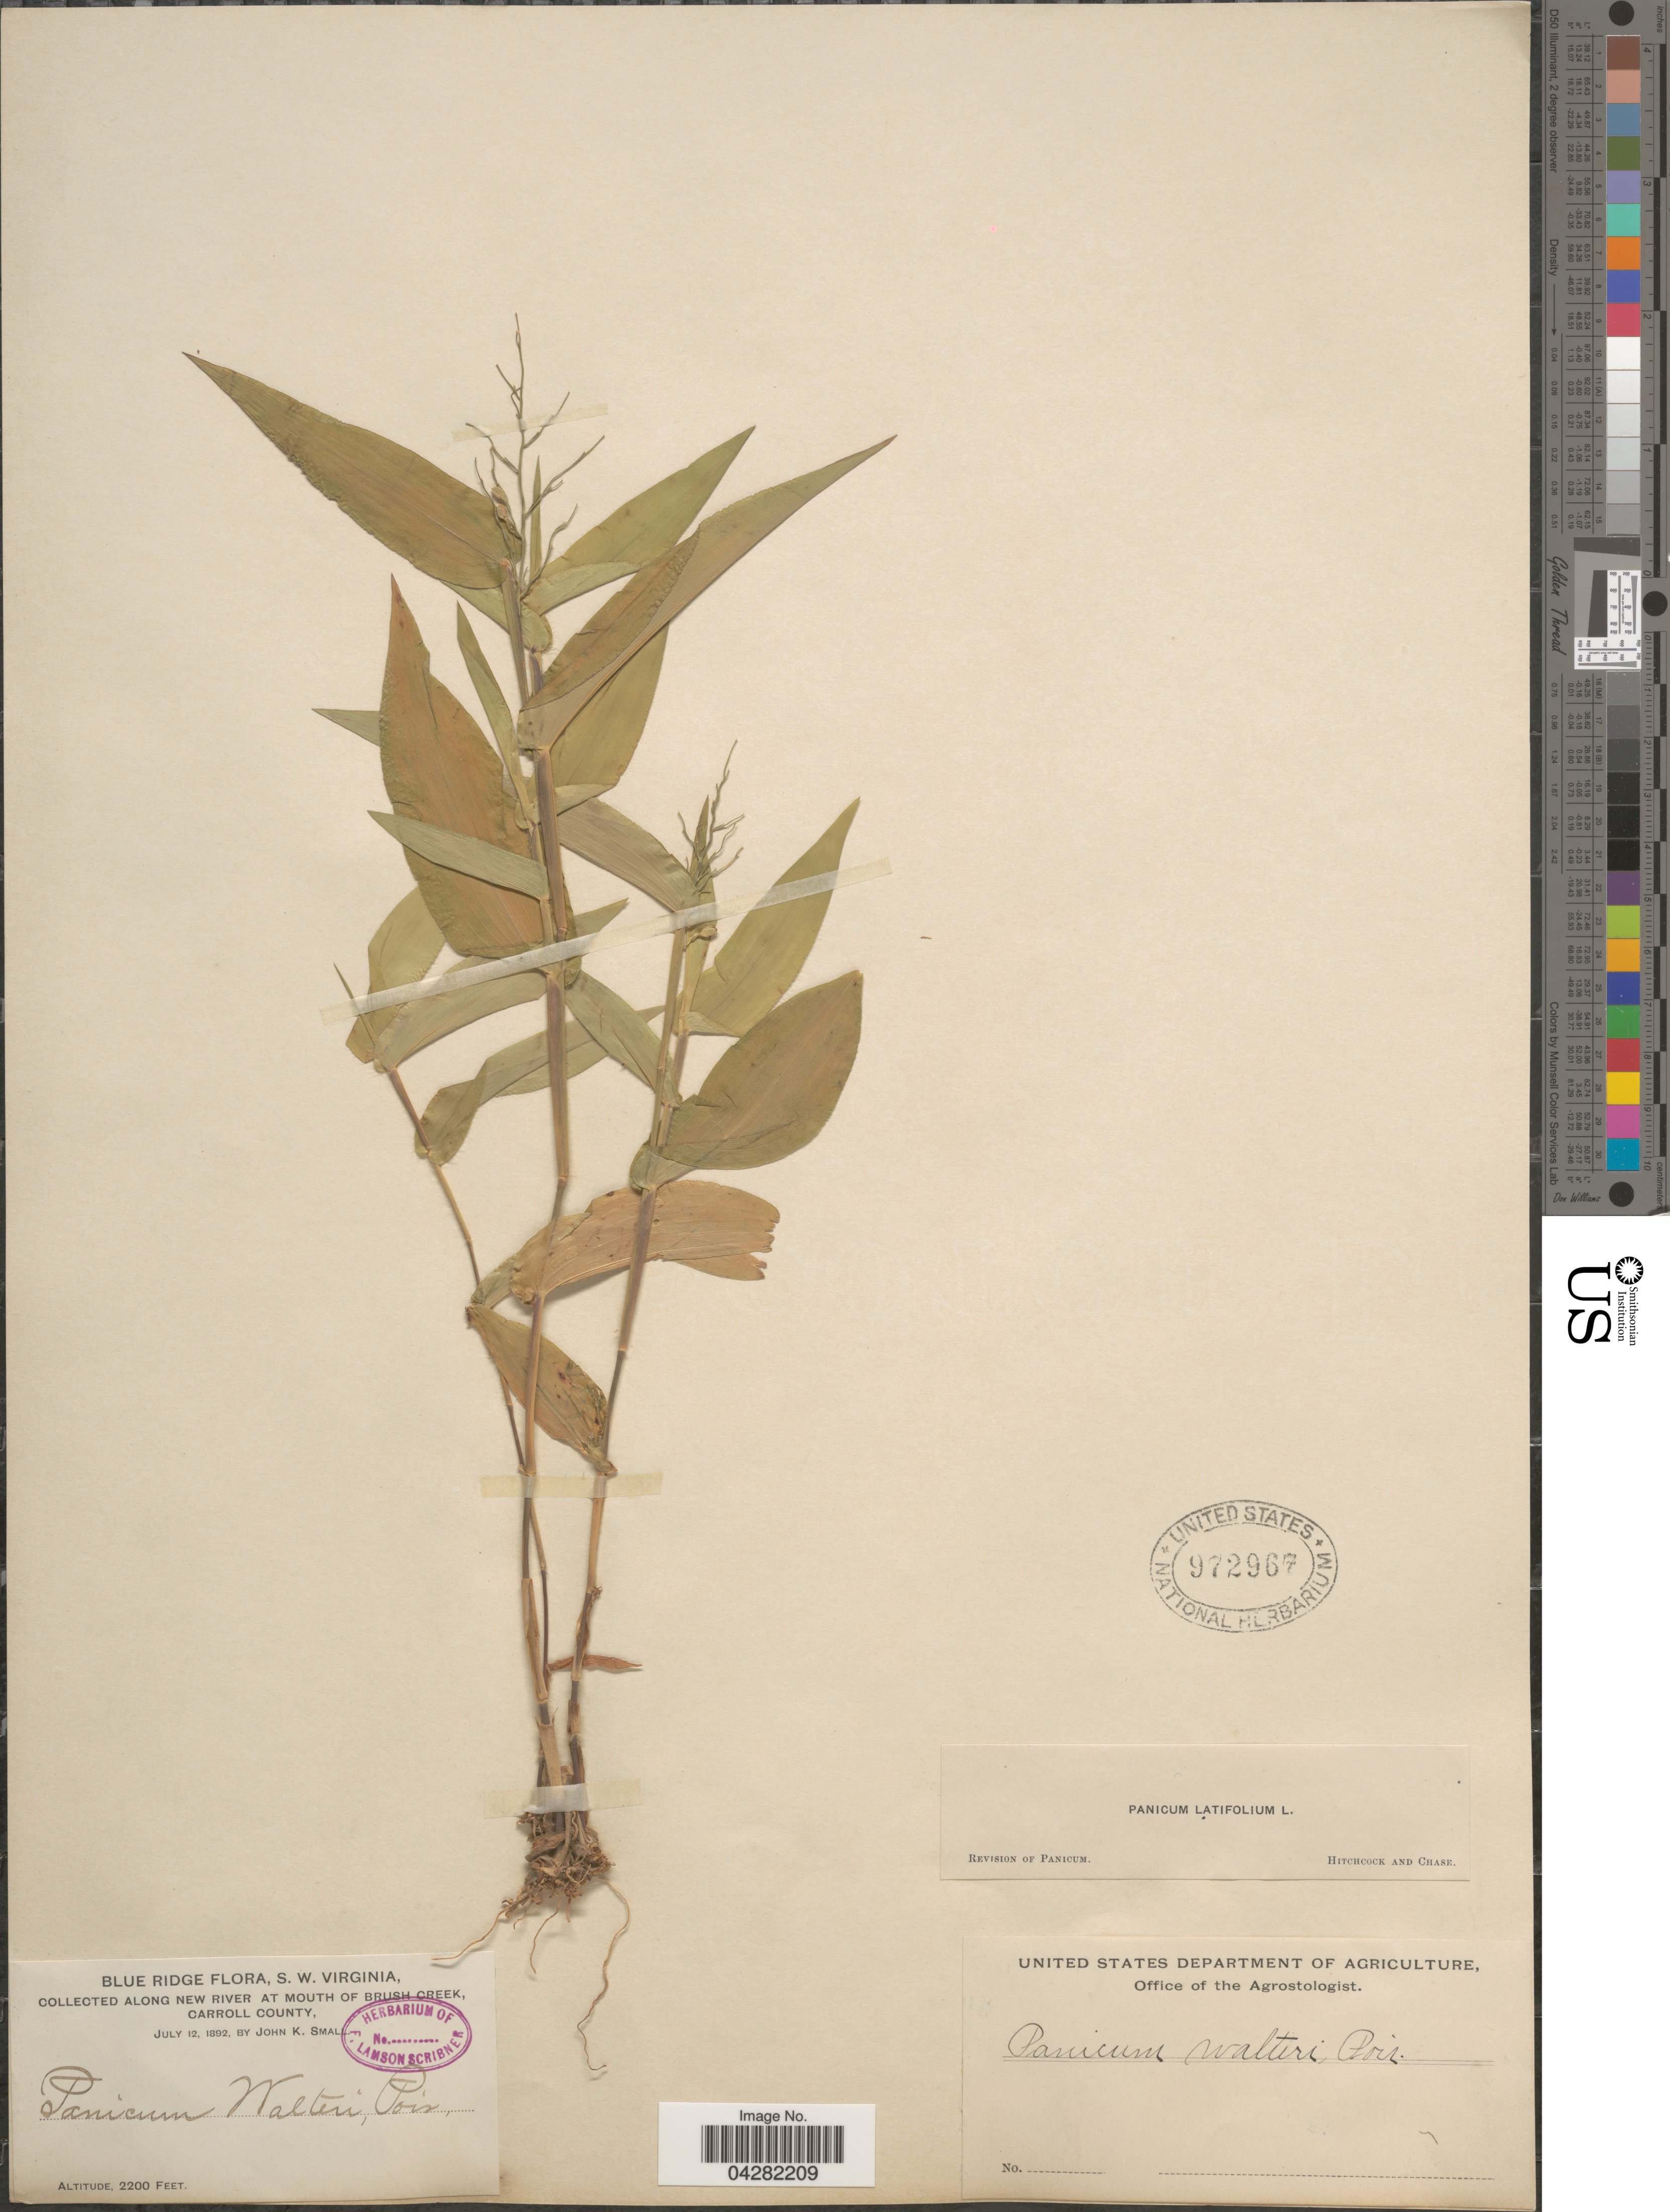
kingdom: Plantae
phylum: Tracheophyta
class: Liliopsida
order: Poales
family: Poaceae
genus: Dichanthelium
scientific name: Dichanthelium latifolium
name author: (L.) Harvill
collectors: J. K. Small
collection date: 1892-07-12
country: United States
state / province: Virginia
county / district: Carroll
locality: Blue Ridge, S. W. Virginia, along New River at mouth of Brush Creek, Carroll County.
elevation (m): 671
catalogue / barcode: US 972967